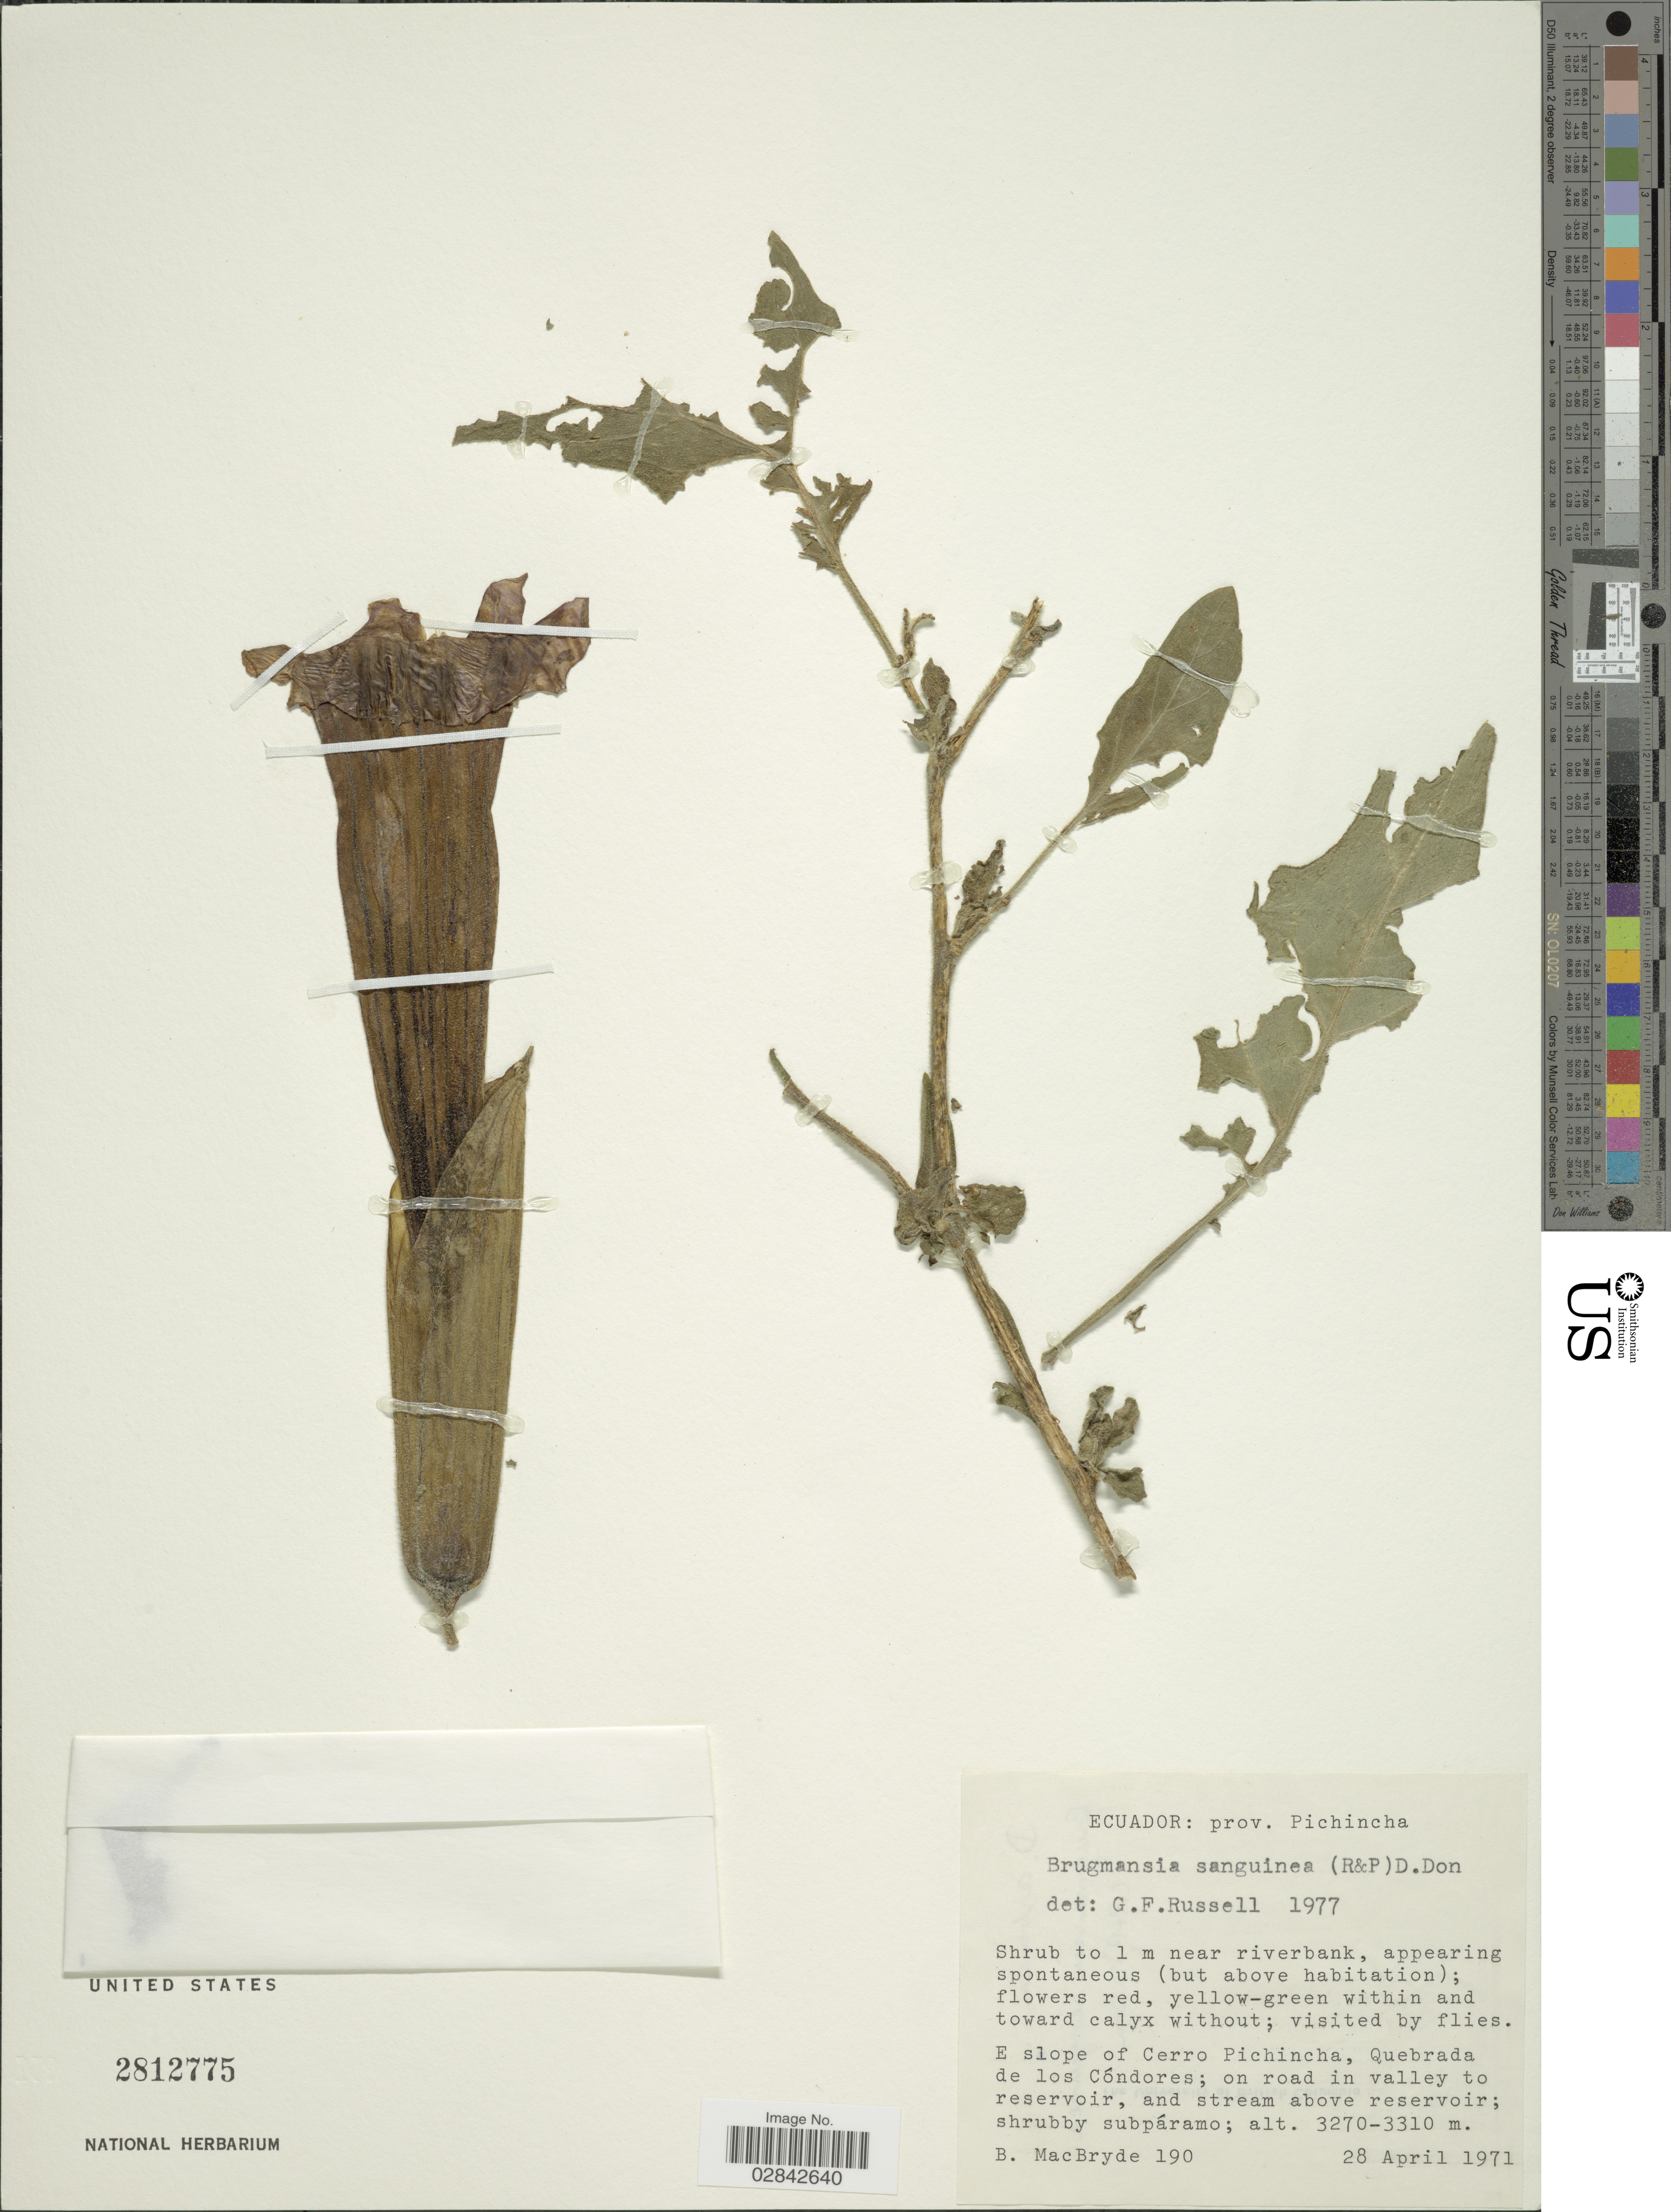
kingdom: Plantae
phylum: Tracheophyta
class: Magnoliopsida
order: Solanales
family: Solanaceae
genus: Brugmansia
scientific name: Brugmansia sanguinea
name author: (Ruiz & Pav.) D. Don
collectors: B. MacBryde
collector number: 190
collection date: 1971-04-28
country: Ecuador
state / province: Pichincha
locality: E slope of Cerro Pichincha, Quebrada de los Cóndores; on road in valey to reservoir, and stream above reservoir.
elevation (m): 3270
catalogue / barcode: US 2812775